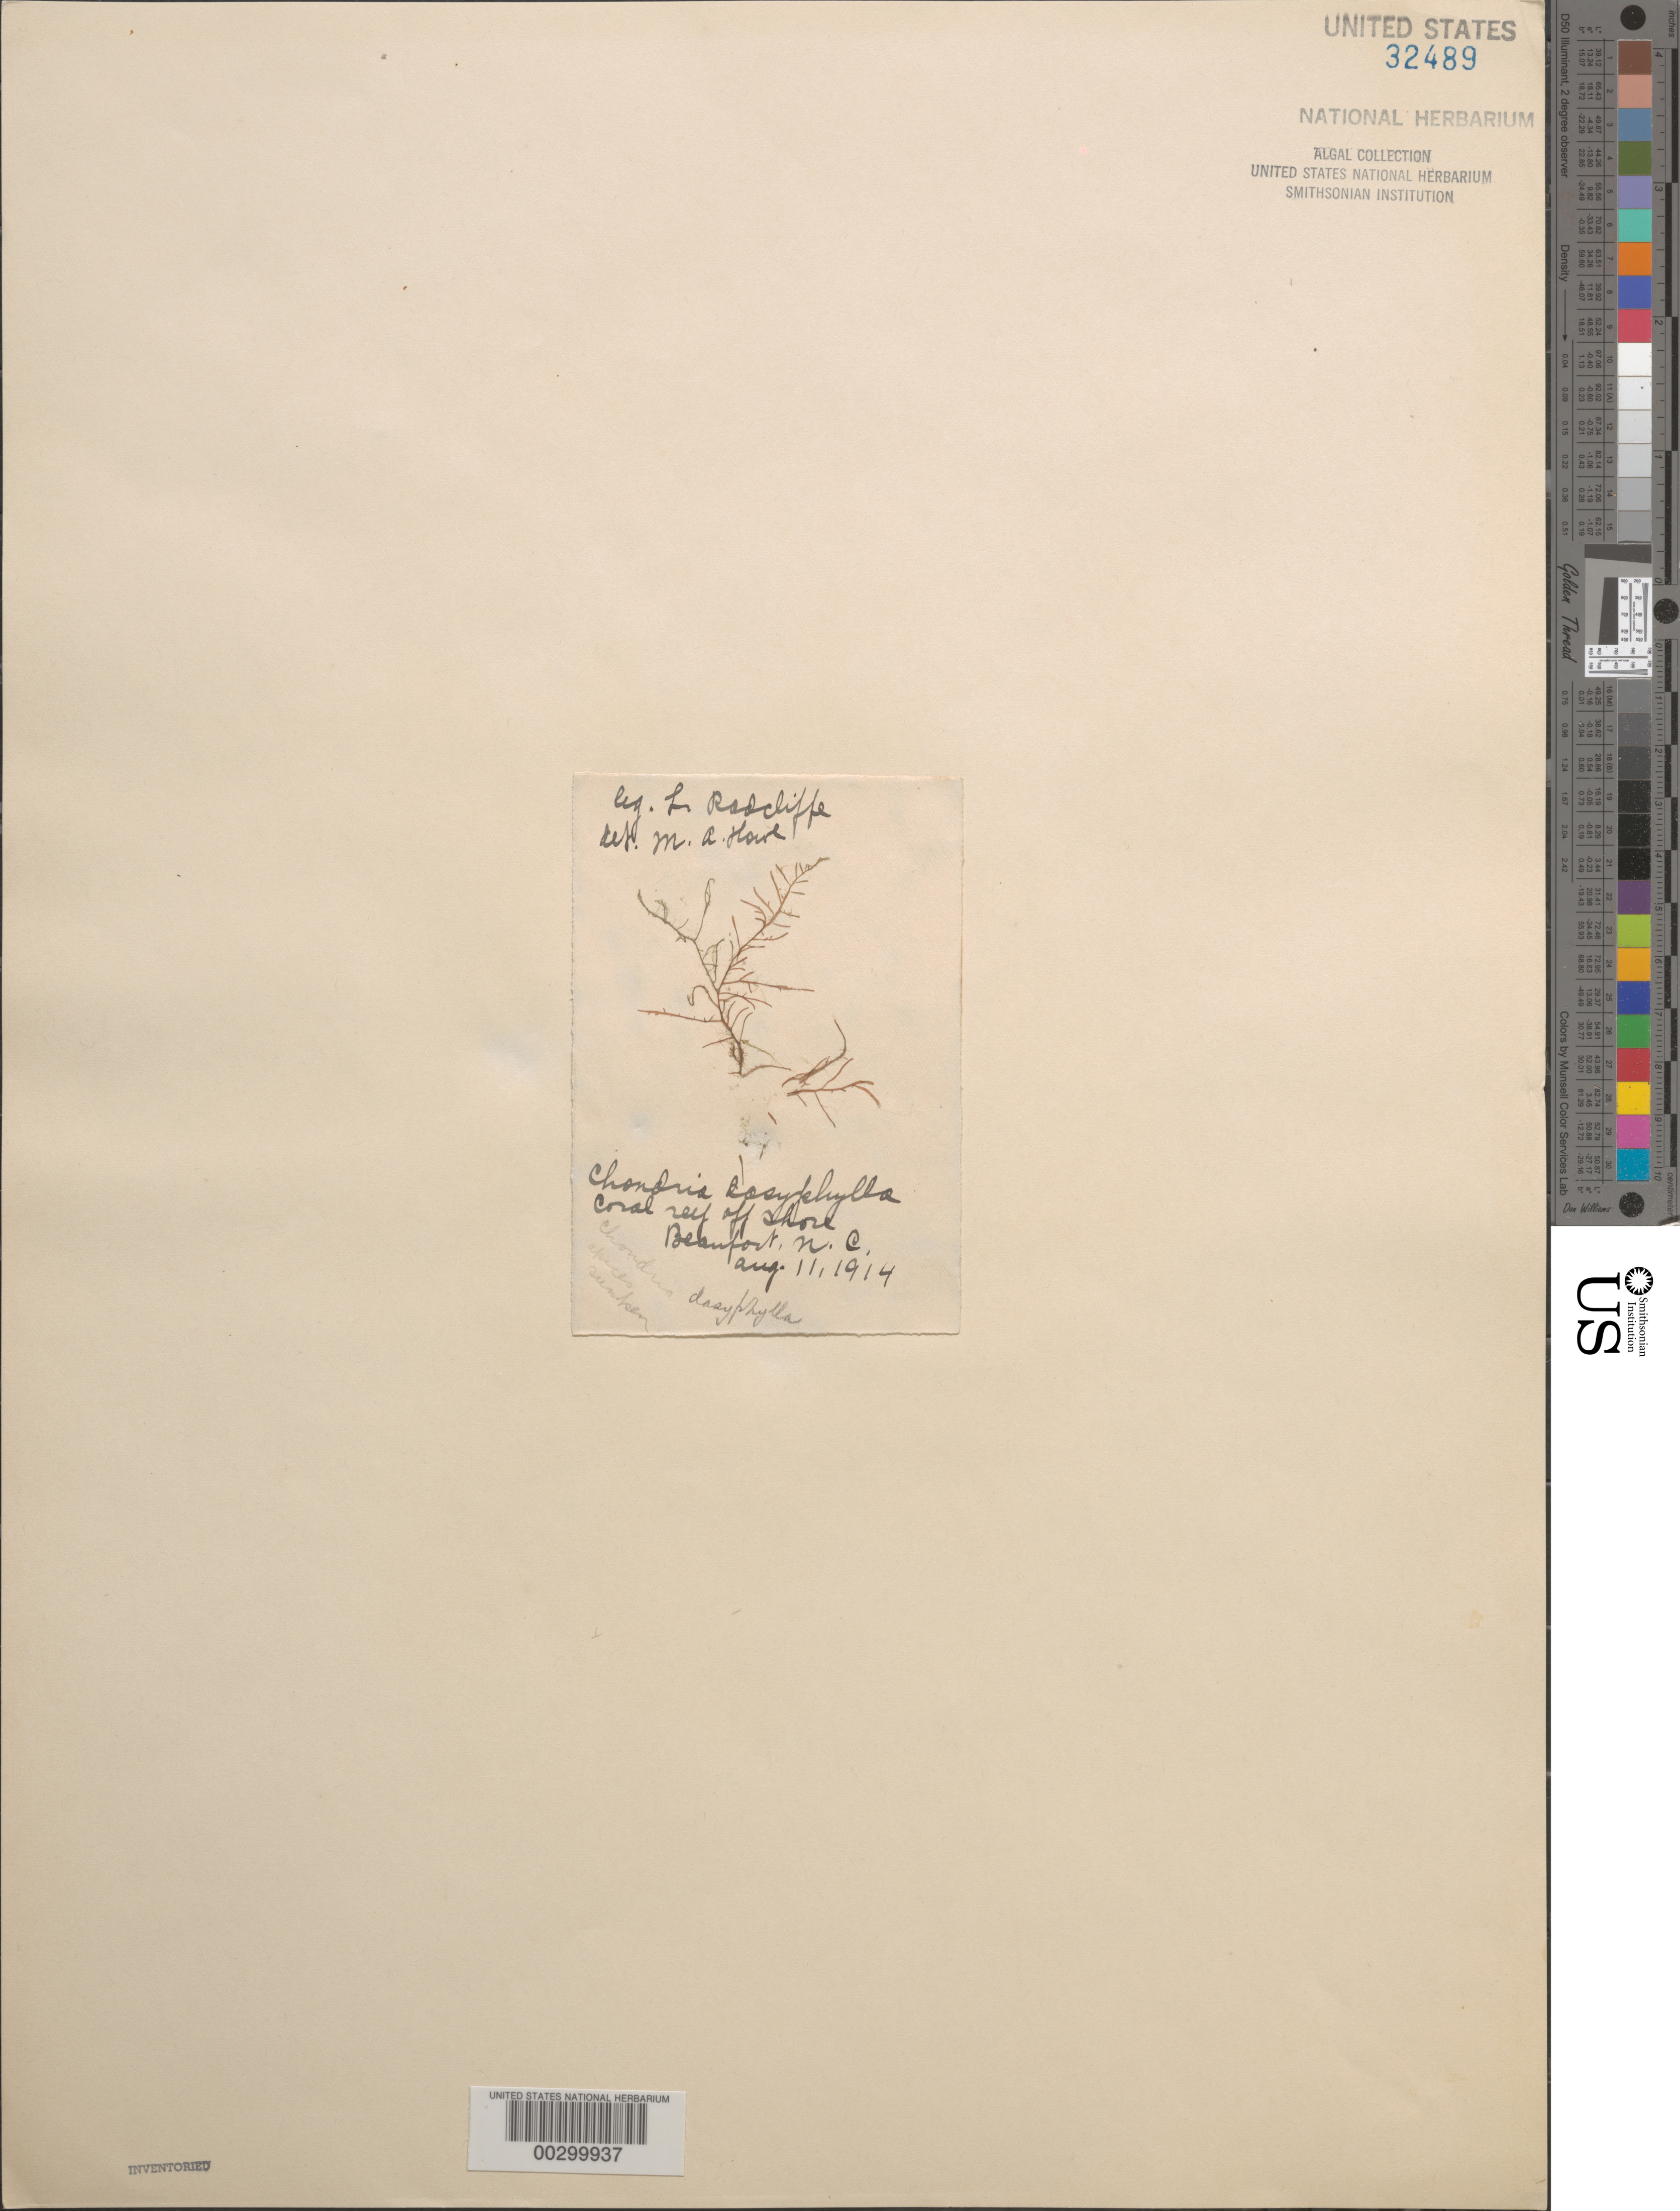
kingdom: Plantae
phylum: Rhodophyta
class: Florideophyceae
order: Ceramiales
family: Rhodomelaceae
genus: Chondria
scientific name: Chondria dasyphylla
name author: (Woodw.) C. Agardh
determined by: Howe, M. A.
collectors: L. Radcliffe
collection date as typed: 11 Aug 1914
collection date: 1914-08-11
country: United States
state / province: North Carolina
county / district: Carteret County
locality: Coral reef off Beaufort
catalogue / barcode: US 32489